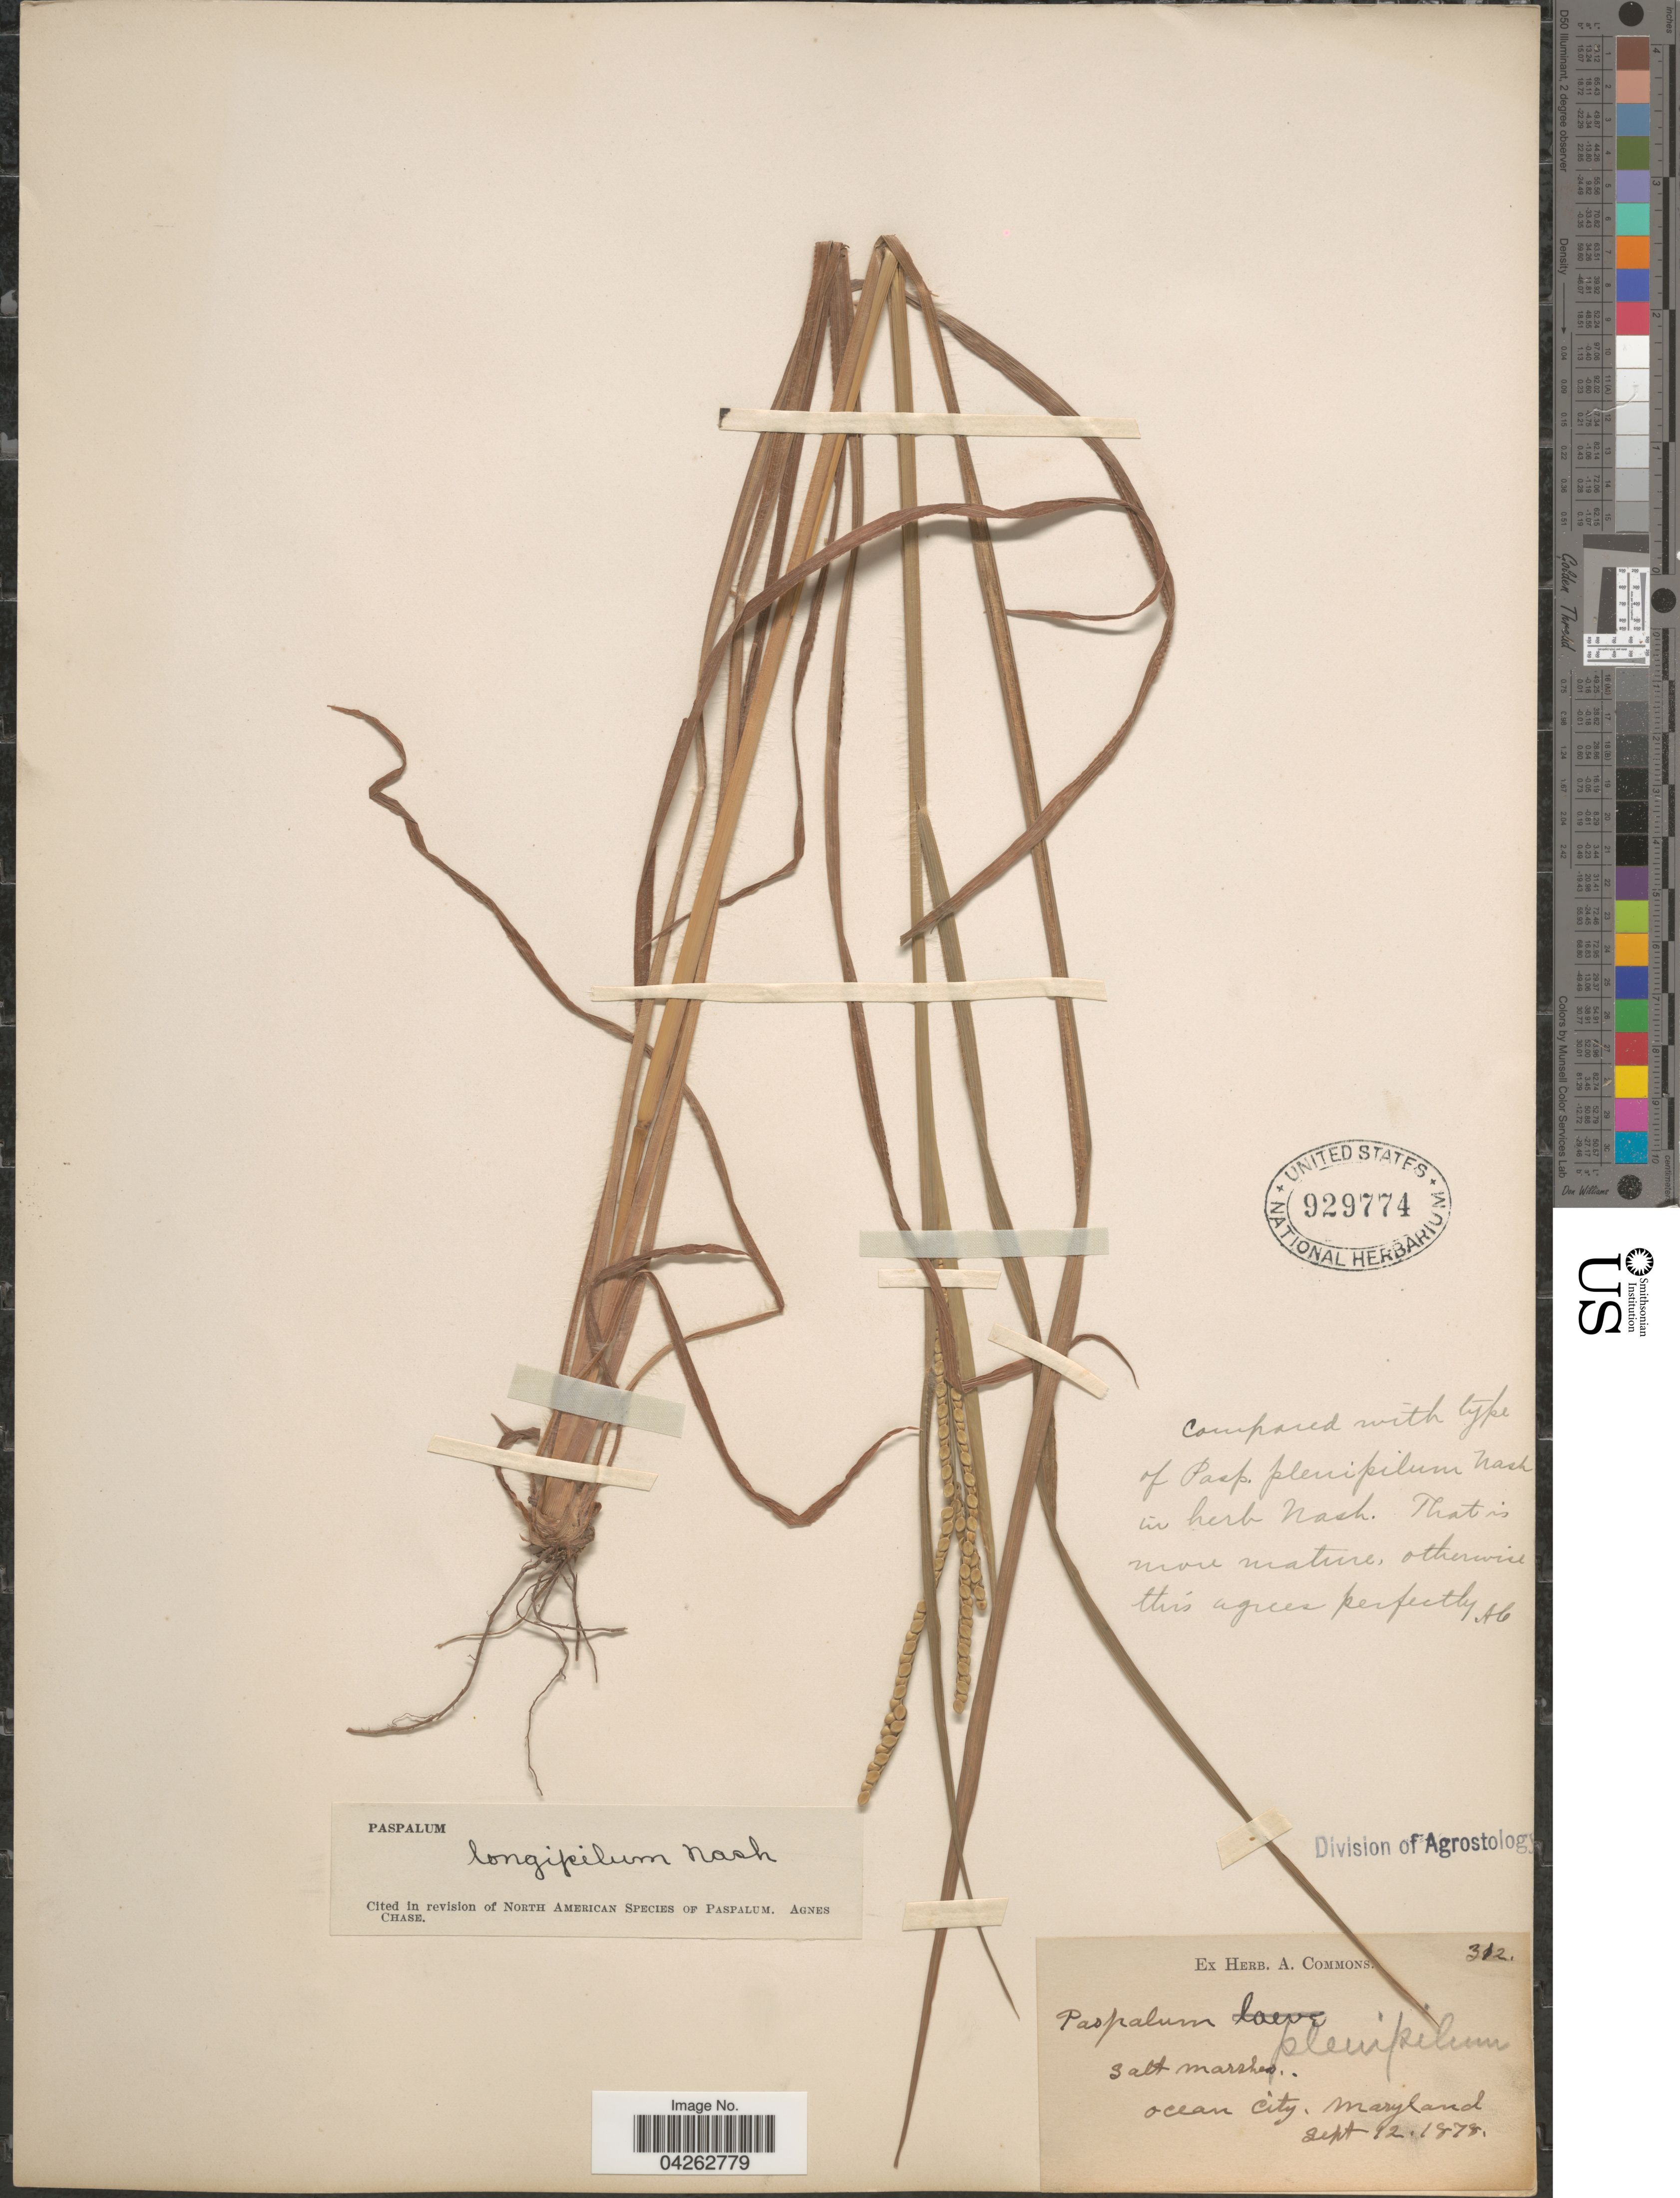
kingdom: Plantae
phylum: Tracheophyta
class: Liliopsida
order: Poales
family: Poaceae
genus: Paspalum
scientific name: Paspalum longipilum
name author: Nash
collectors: ex herb. A. Commons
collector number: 312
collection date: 1878-09-12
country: United States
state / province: Maryland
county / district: Worcester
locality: Salt marshes. Ocean City.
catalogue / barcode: US 929774